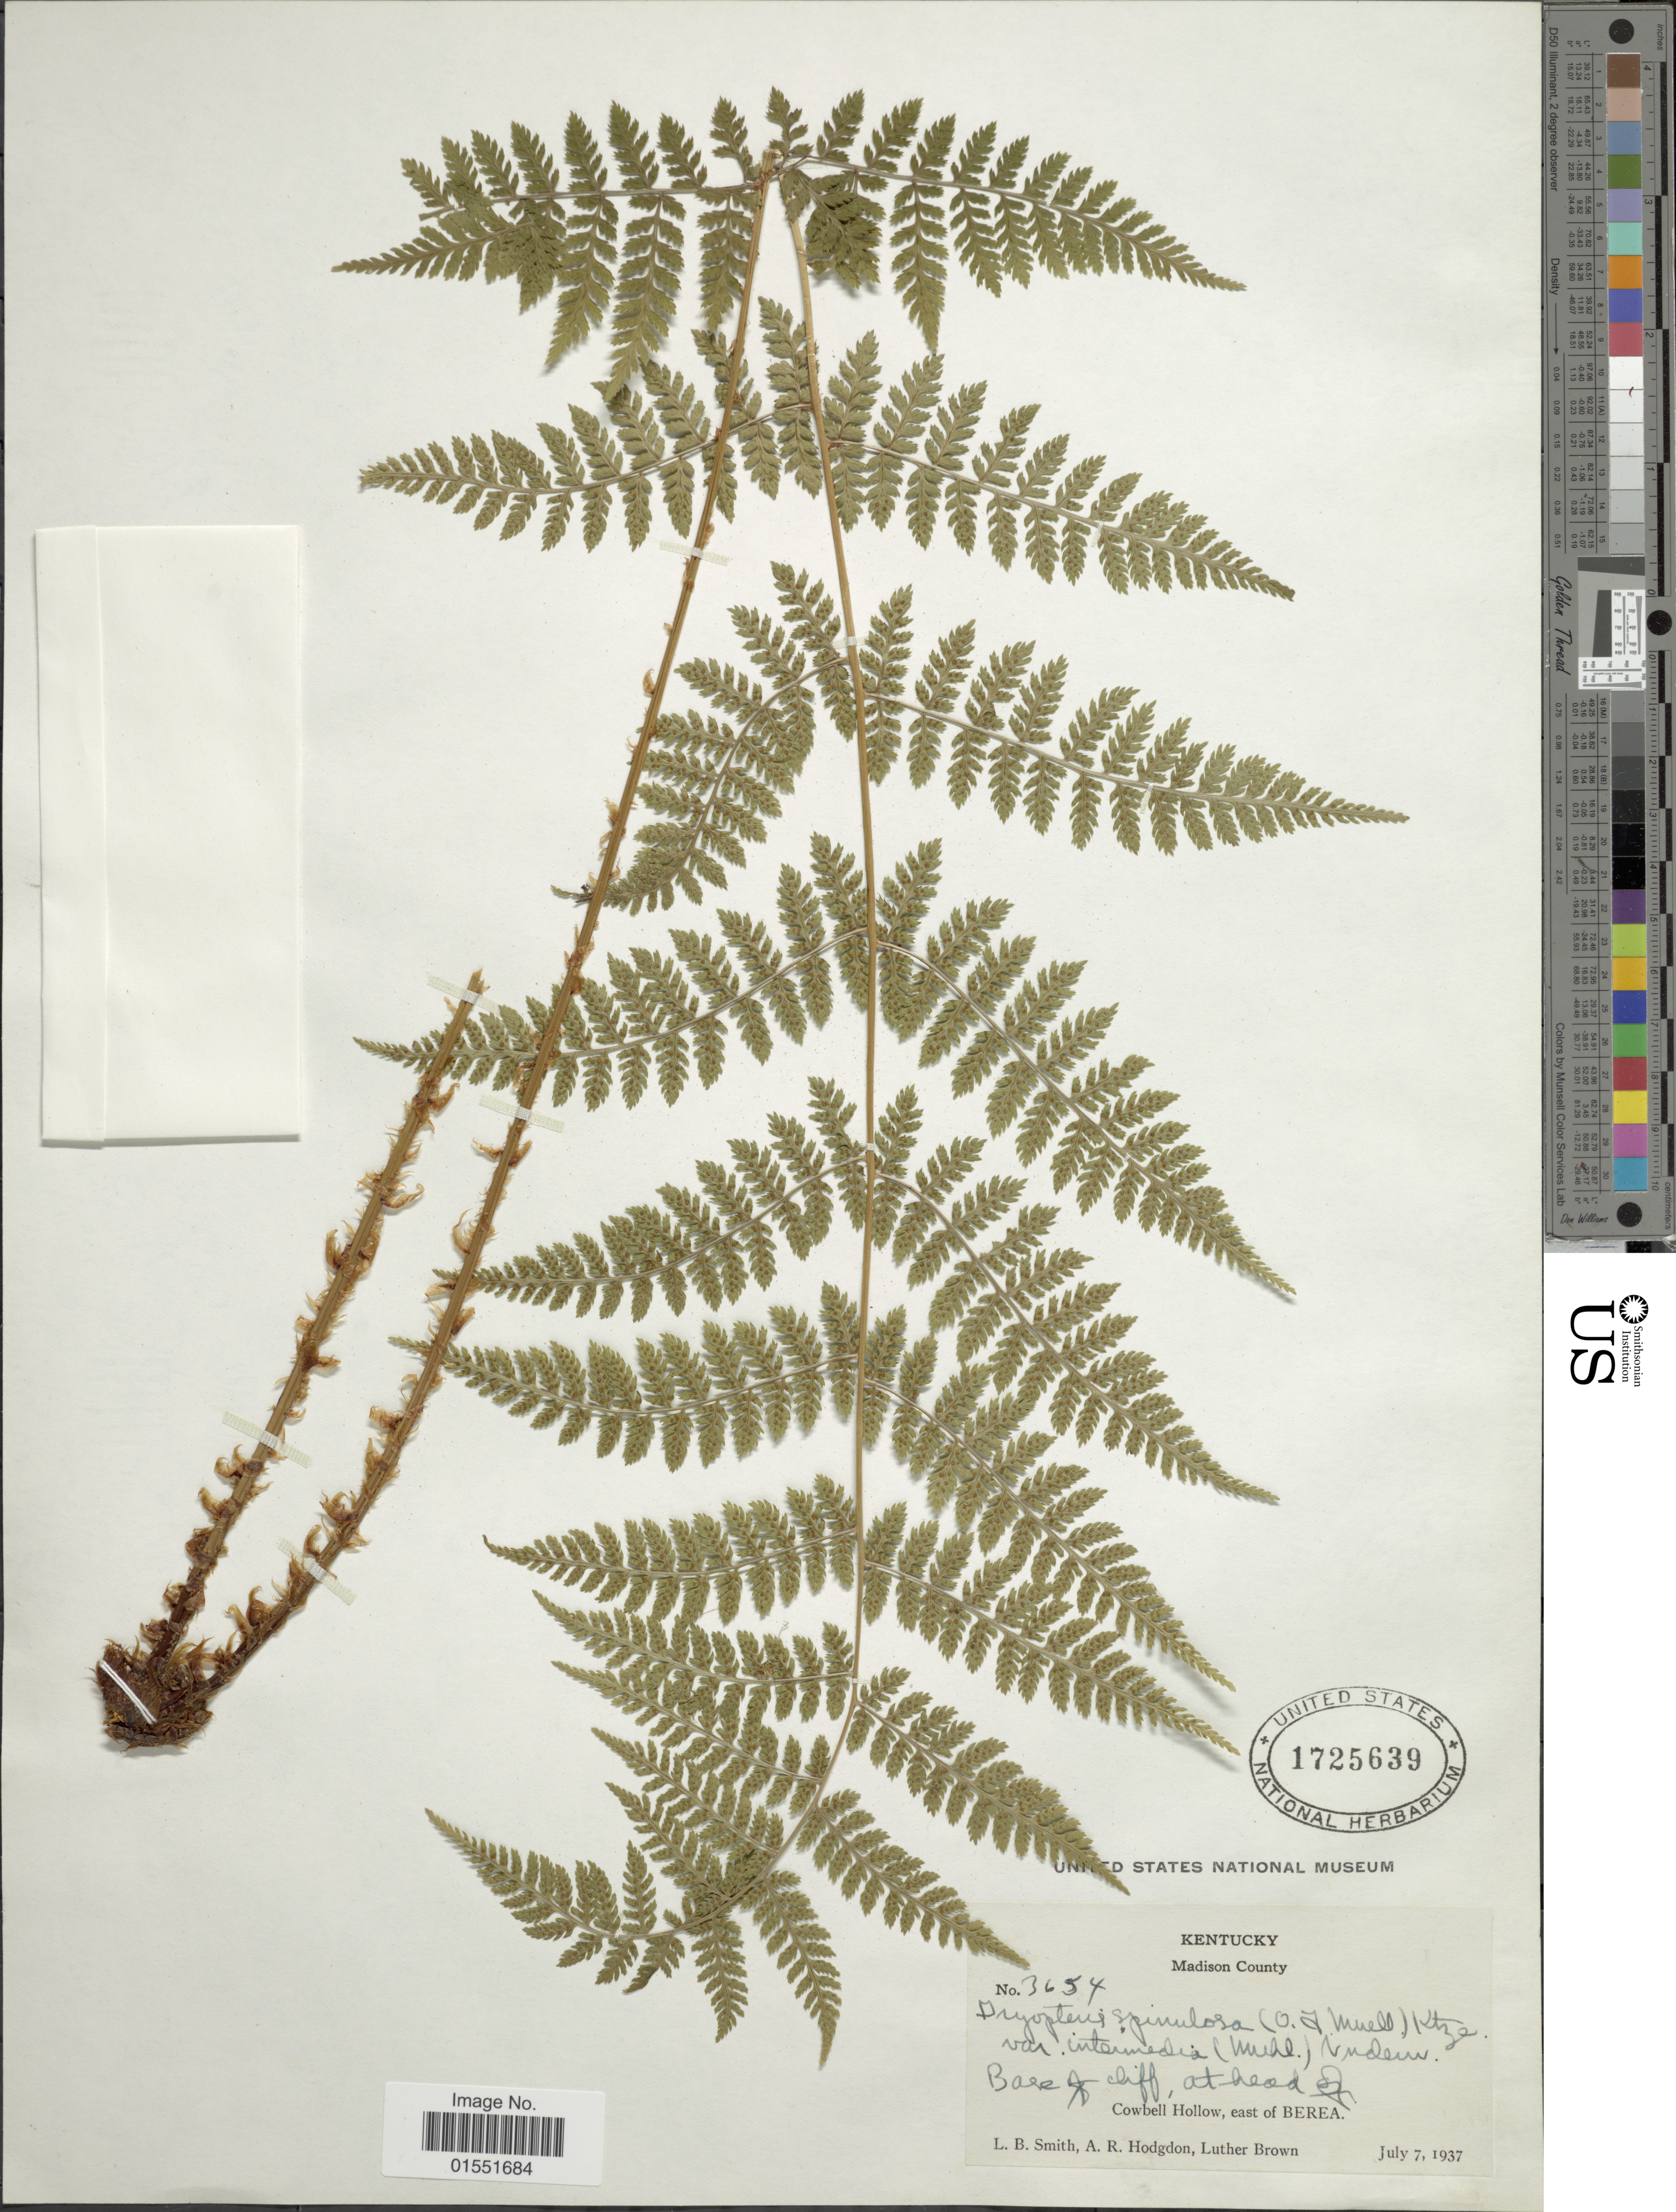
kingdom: Plantae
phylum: Tracheophyta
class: Polypodiopsida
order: Polypodiales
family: Dryopteridaceae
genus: Dryopteris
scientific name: Dryopteris intermedia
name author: (Muhl.) A. Gray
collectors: L. Smith, A. R. Hodgdon & L. Brown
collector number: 3654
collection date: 1937-07-07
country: United States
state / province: Kentucky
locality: Madison County. Base of cliff, at head of Cowbell Hollow, east of Berea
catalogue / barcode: US 1725639